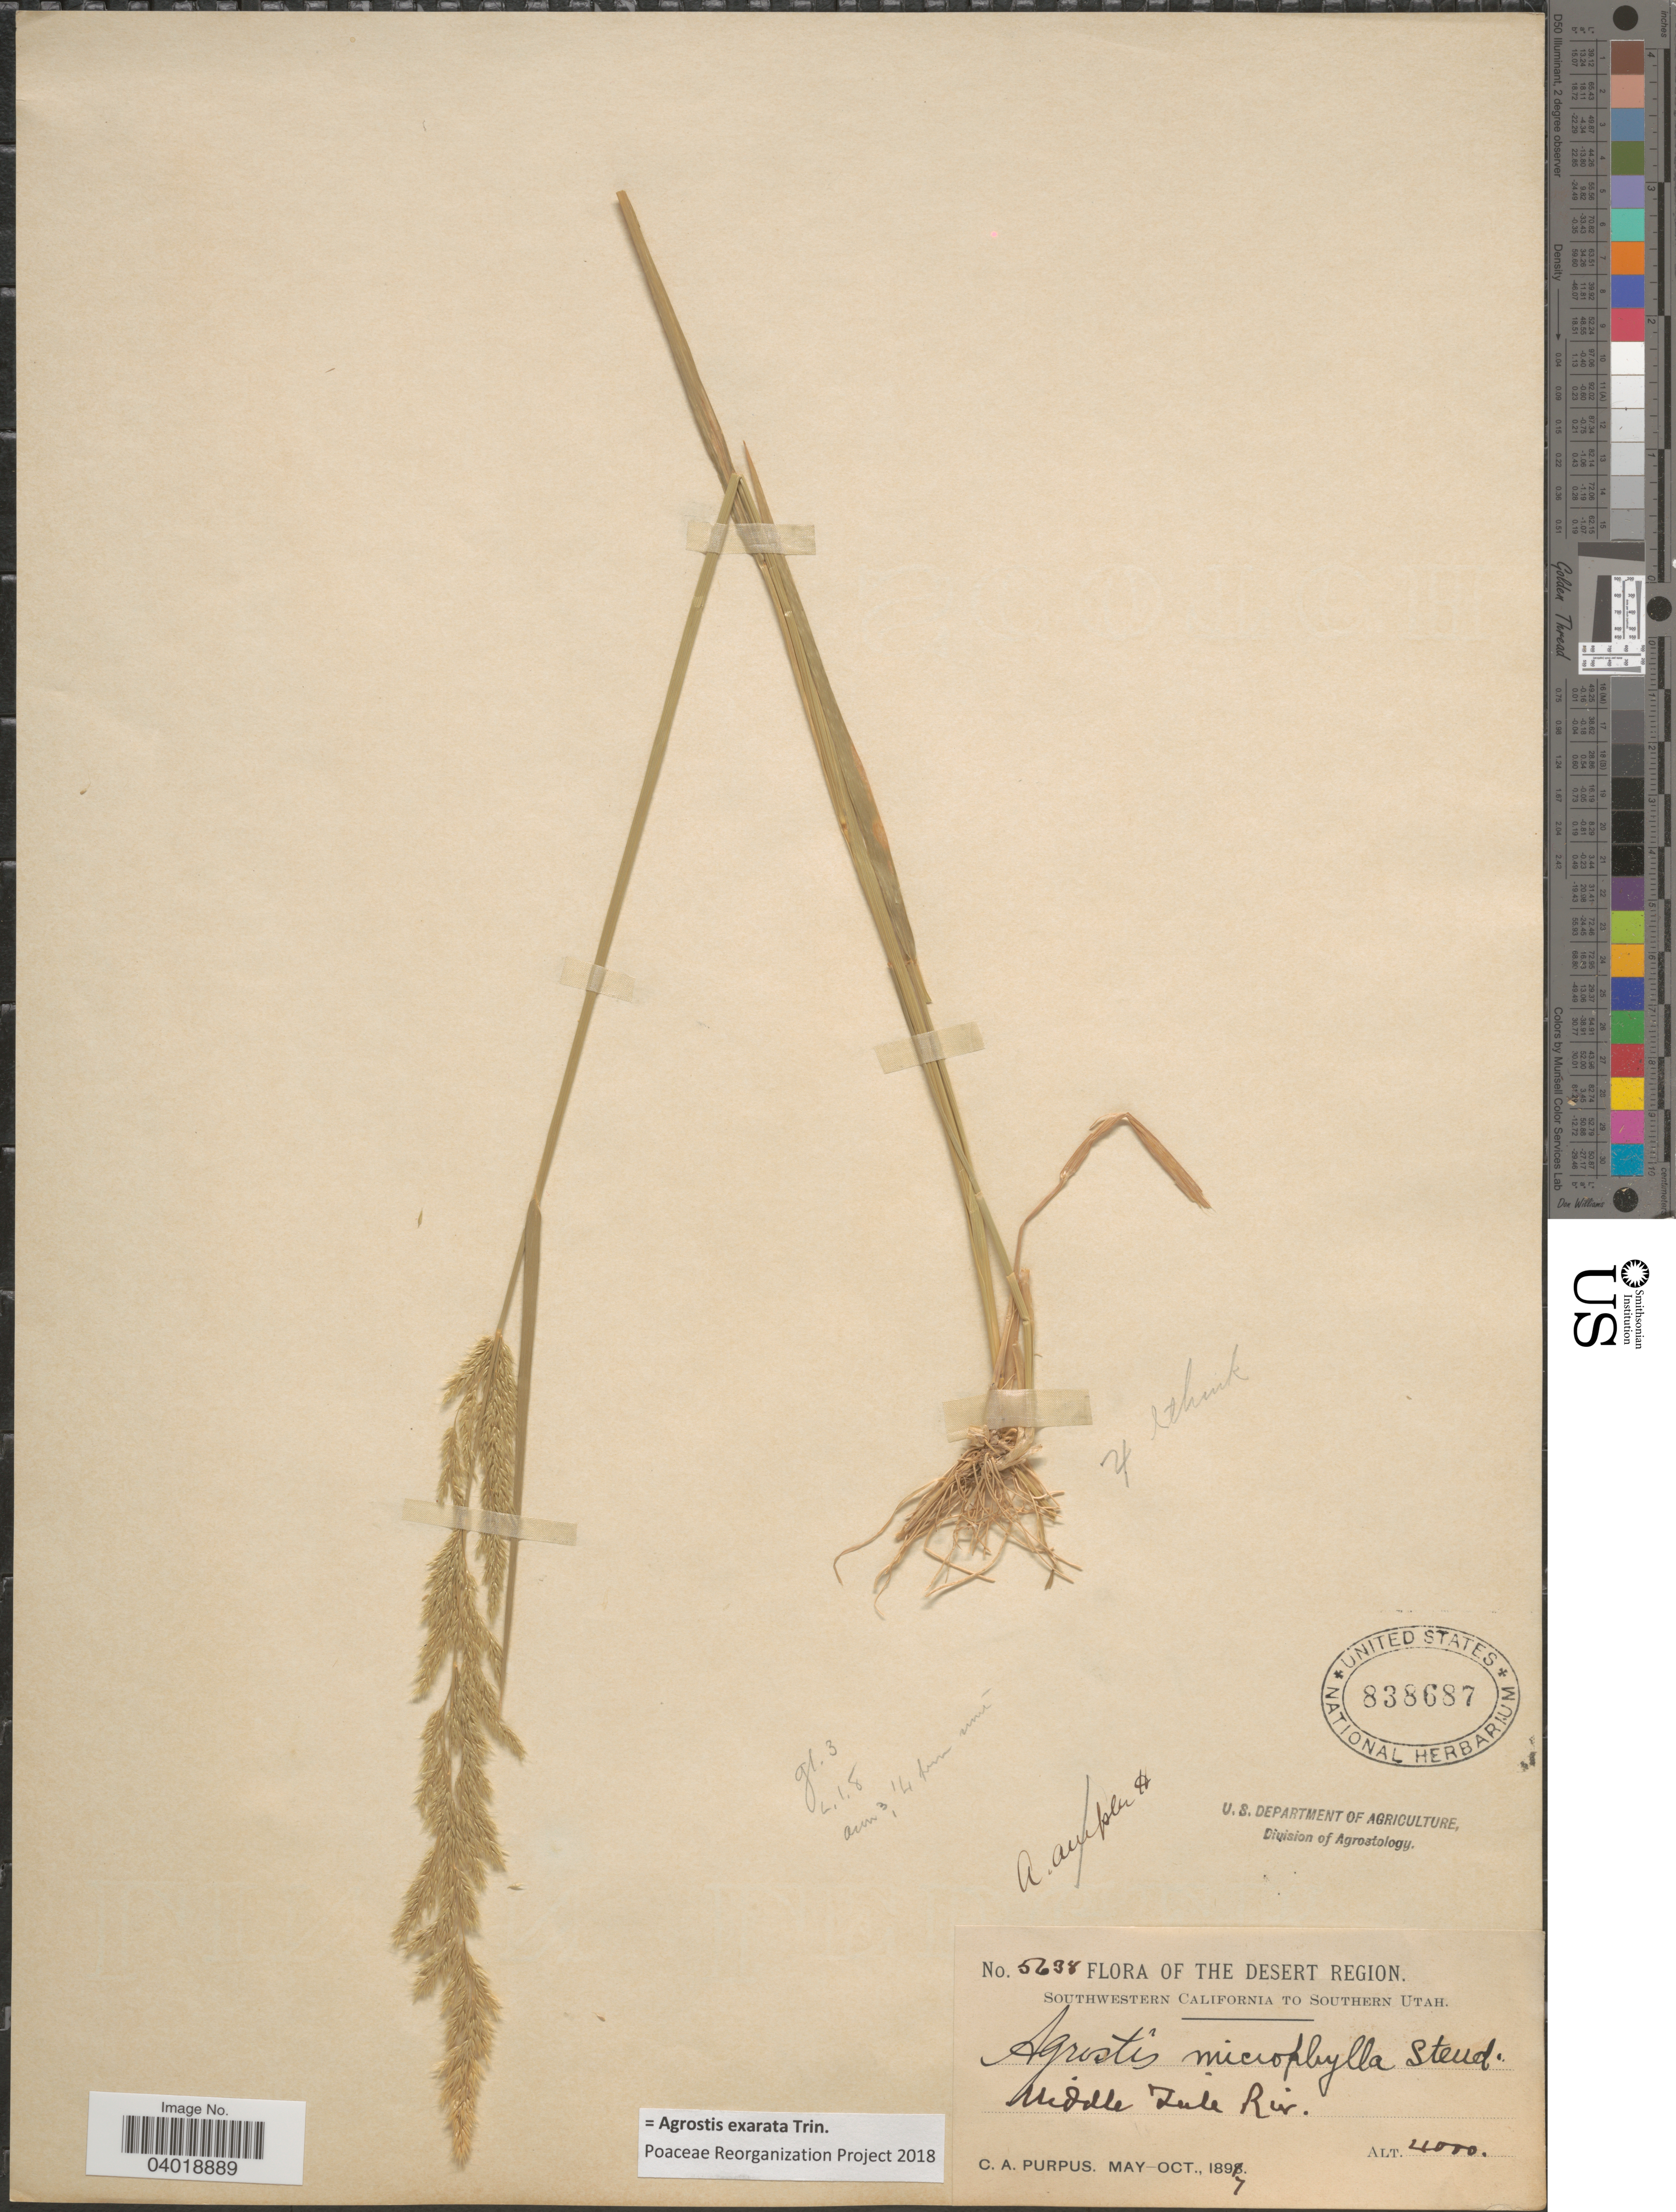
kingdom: Plantae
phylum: Tracheophyta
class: Liliopsida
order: Poales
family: Poaceae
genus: Agrostis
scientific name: Agrostis exarata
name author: Trin.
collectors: C. A. Purpus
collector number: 5638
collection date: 1897-05/1897-10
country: United States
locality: Desert Region. Southwestern California to Southern Utah [unsure placement] Middle Tule Riv.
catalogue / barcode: US 838687